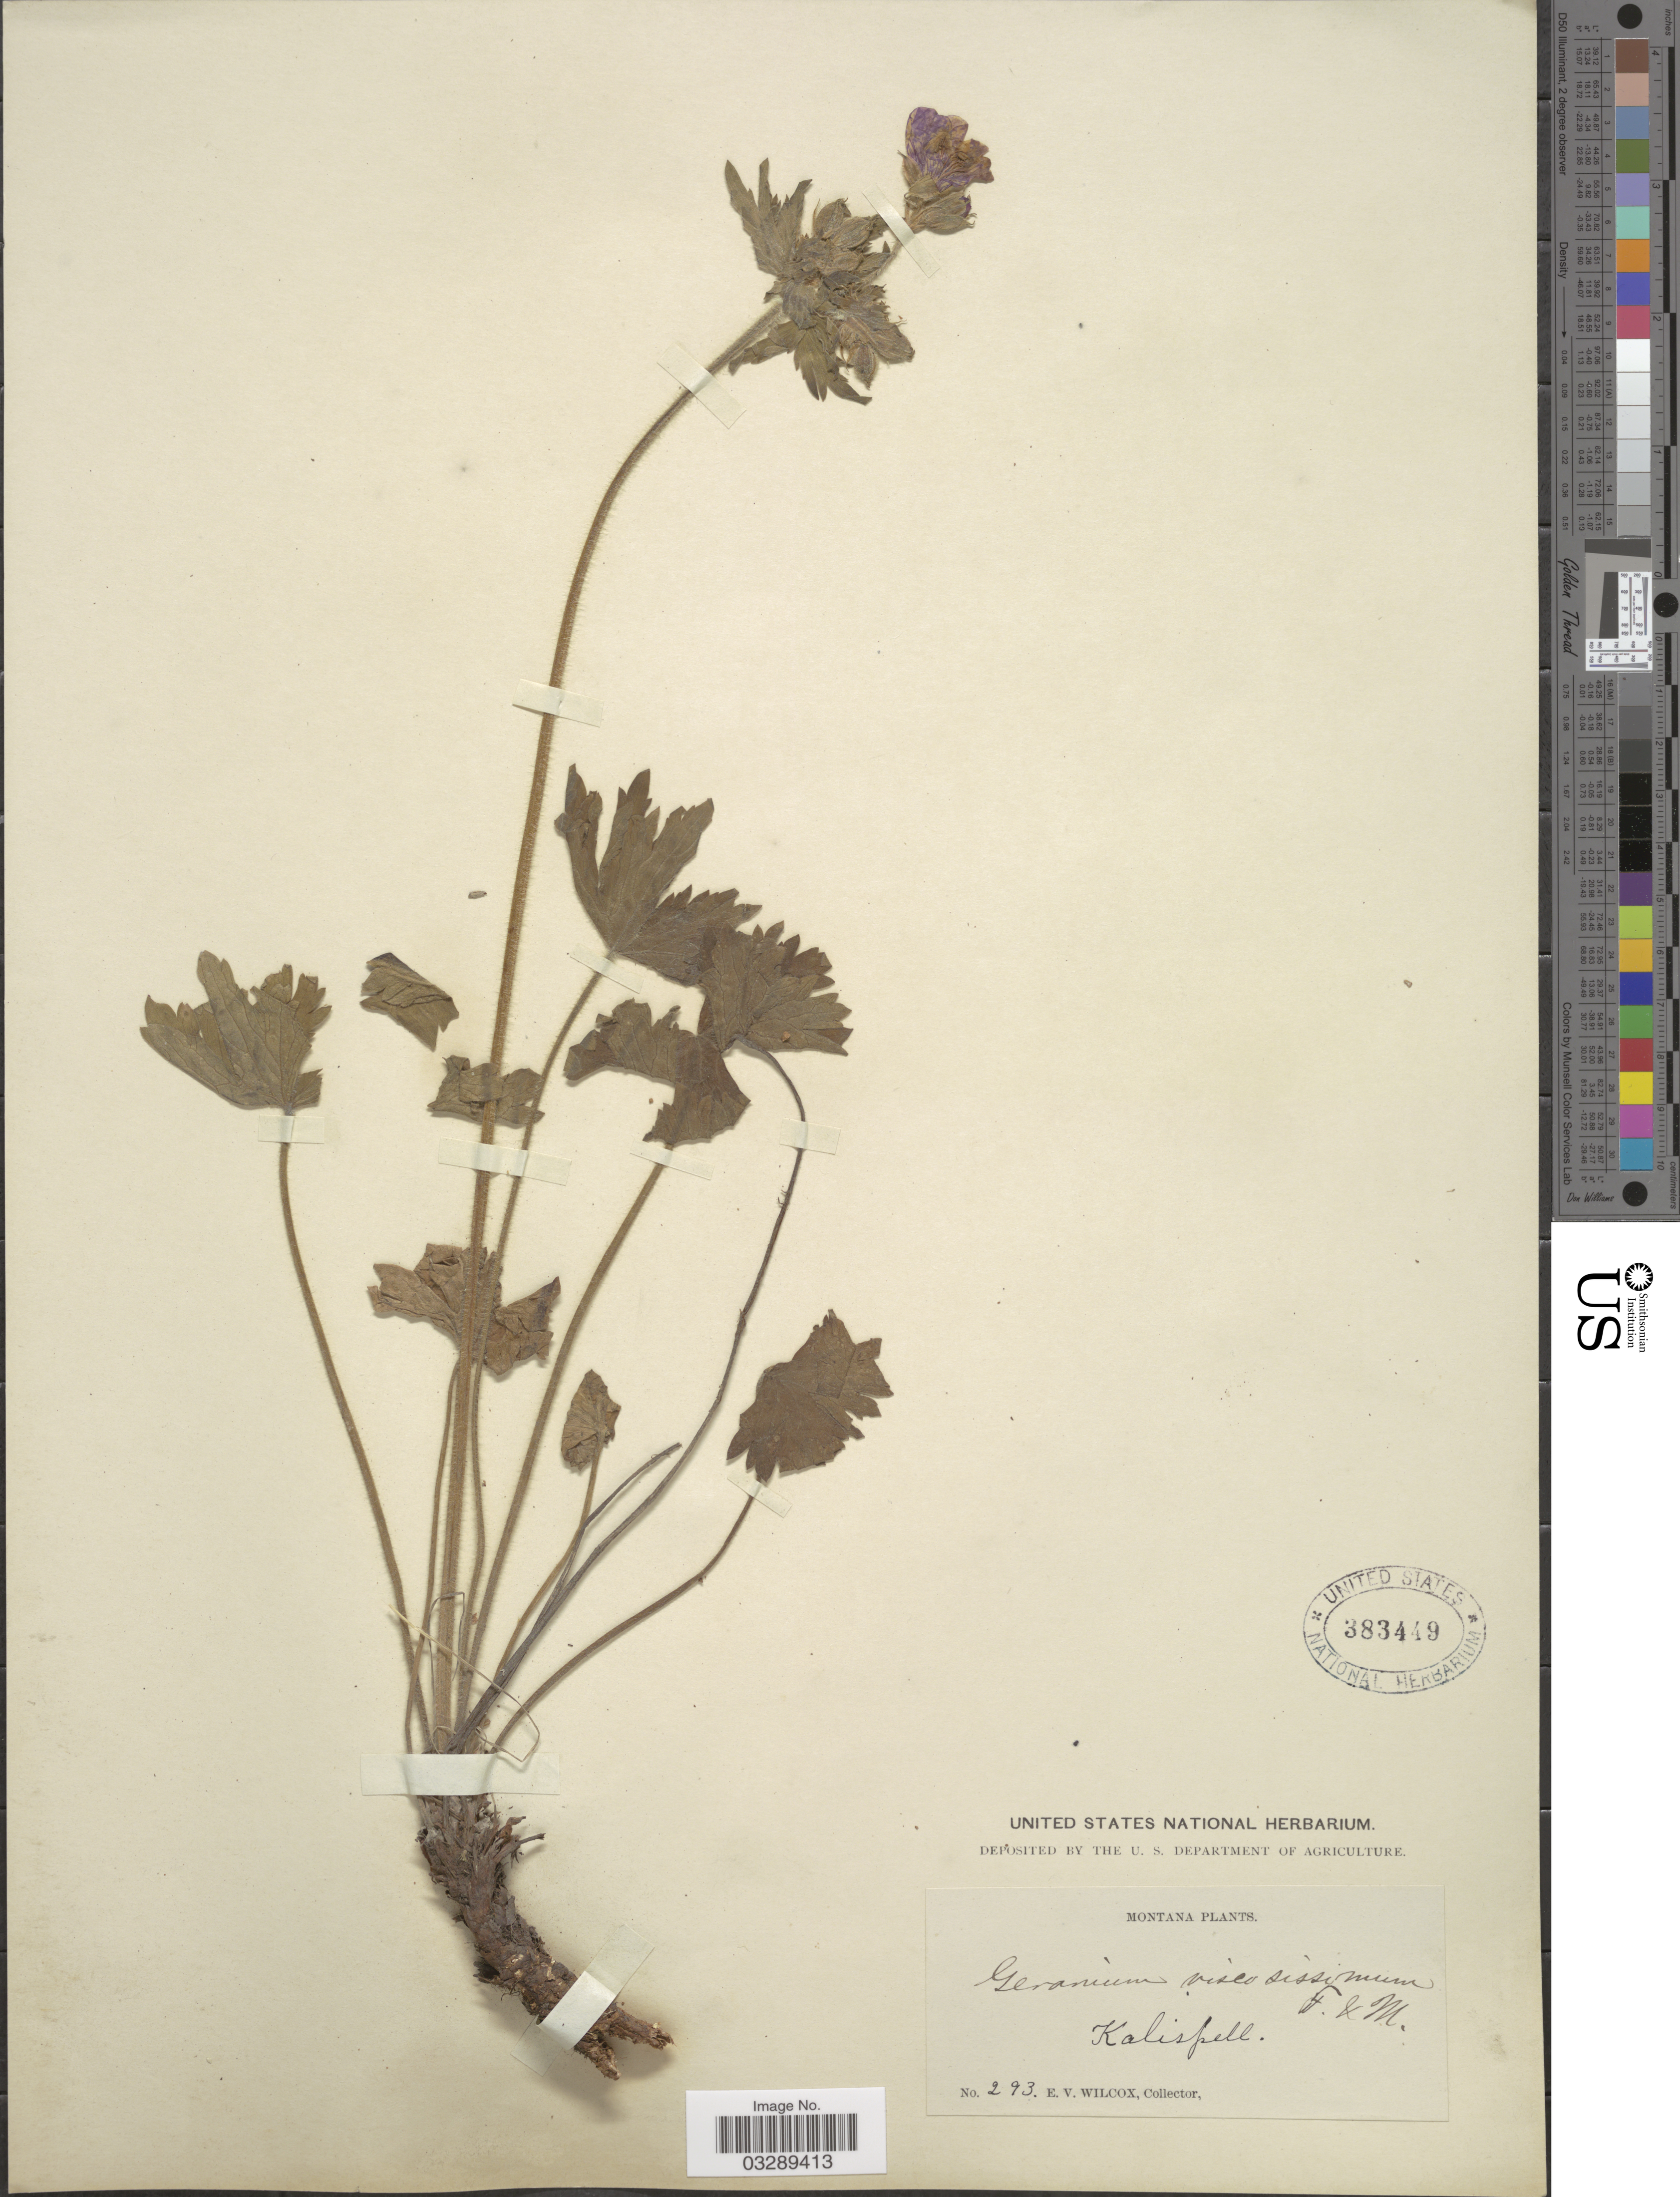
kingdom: Plantae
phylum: Tracheophyta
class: Magnoliopsida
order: Geraniales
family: Geraniaceae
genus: Geranium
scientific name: Geranium viscosissimum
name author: Fisch. & C.A. Mey.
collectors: E. V. Wilcox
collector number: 293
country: United States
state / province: Montana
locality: Kalispell.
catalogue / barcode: US 383449